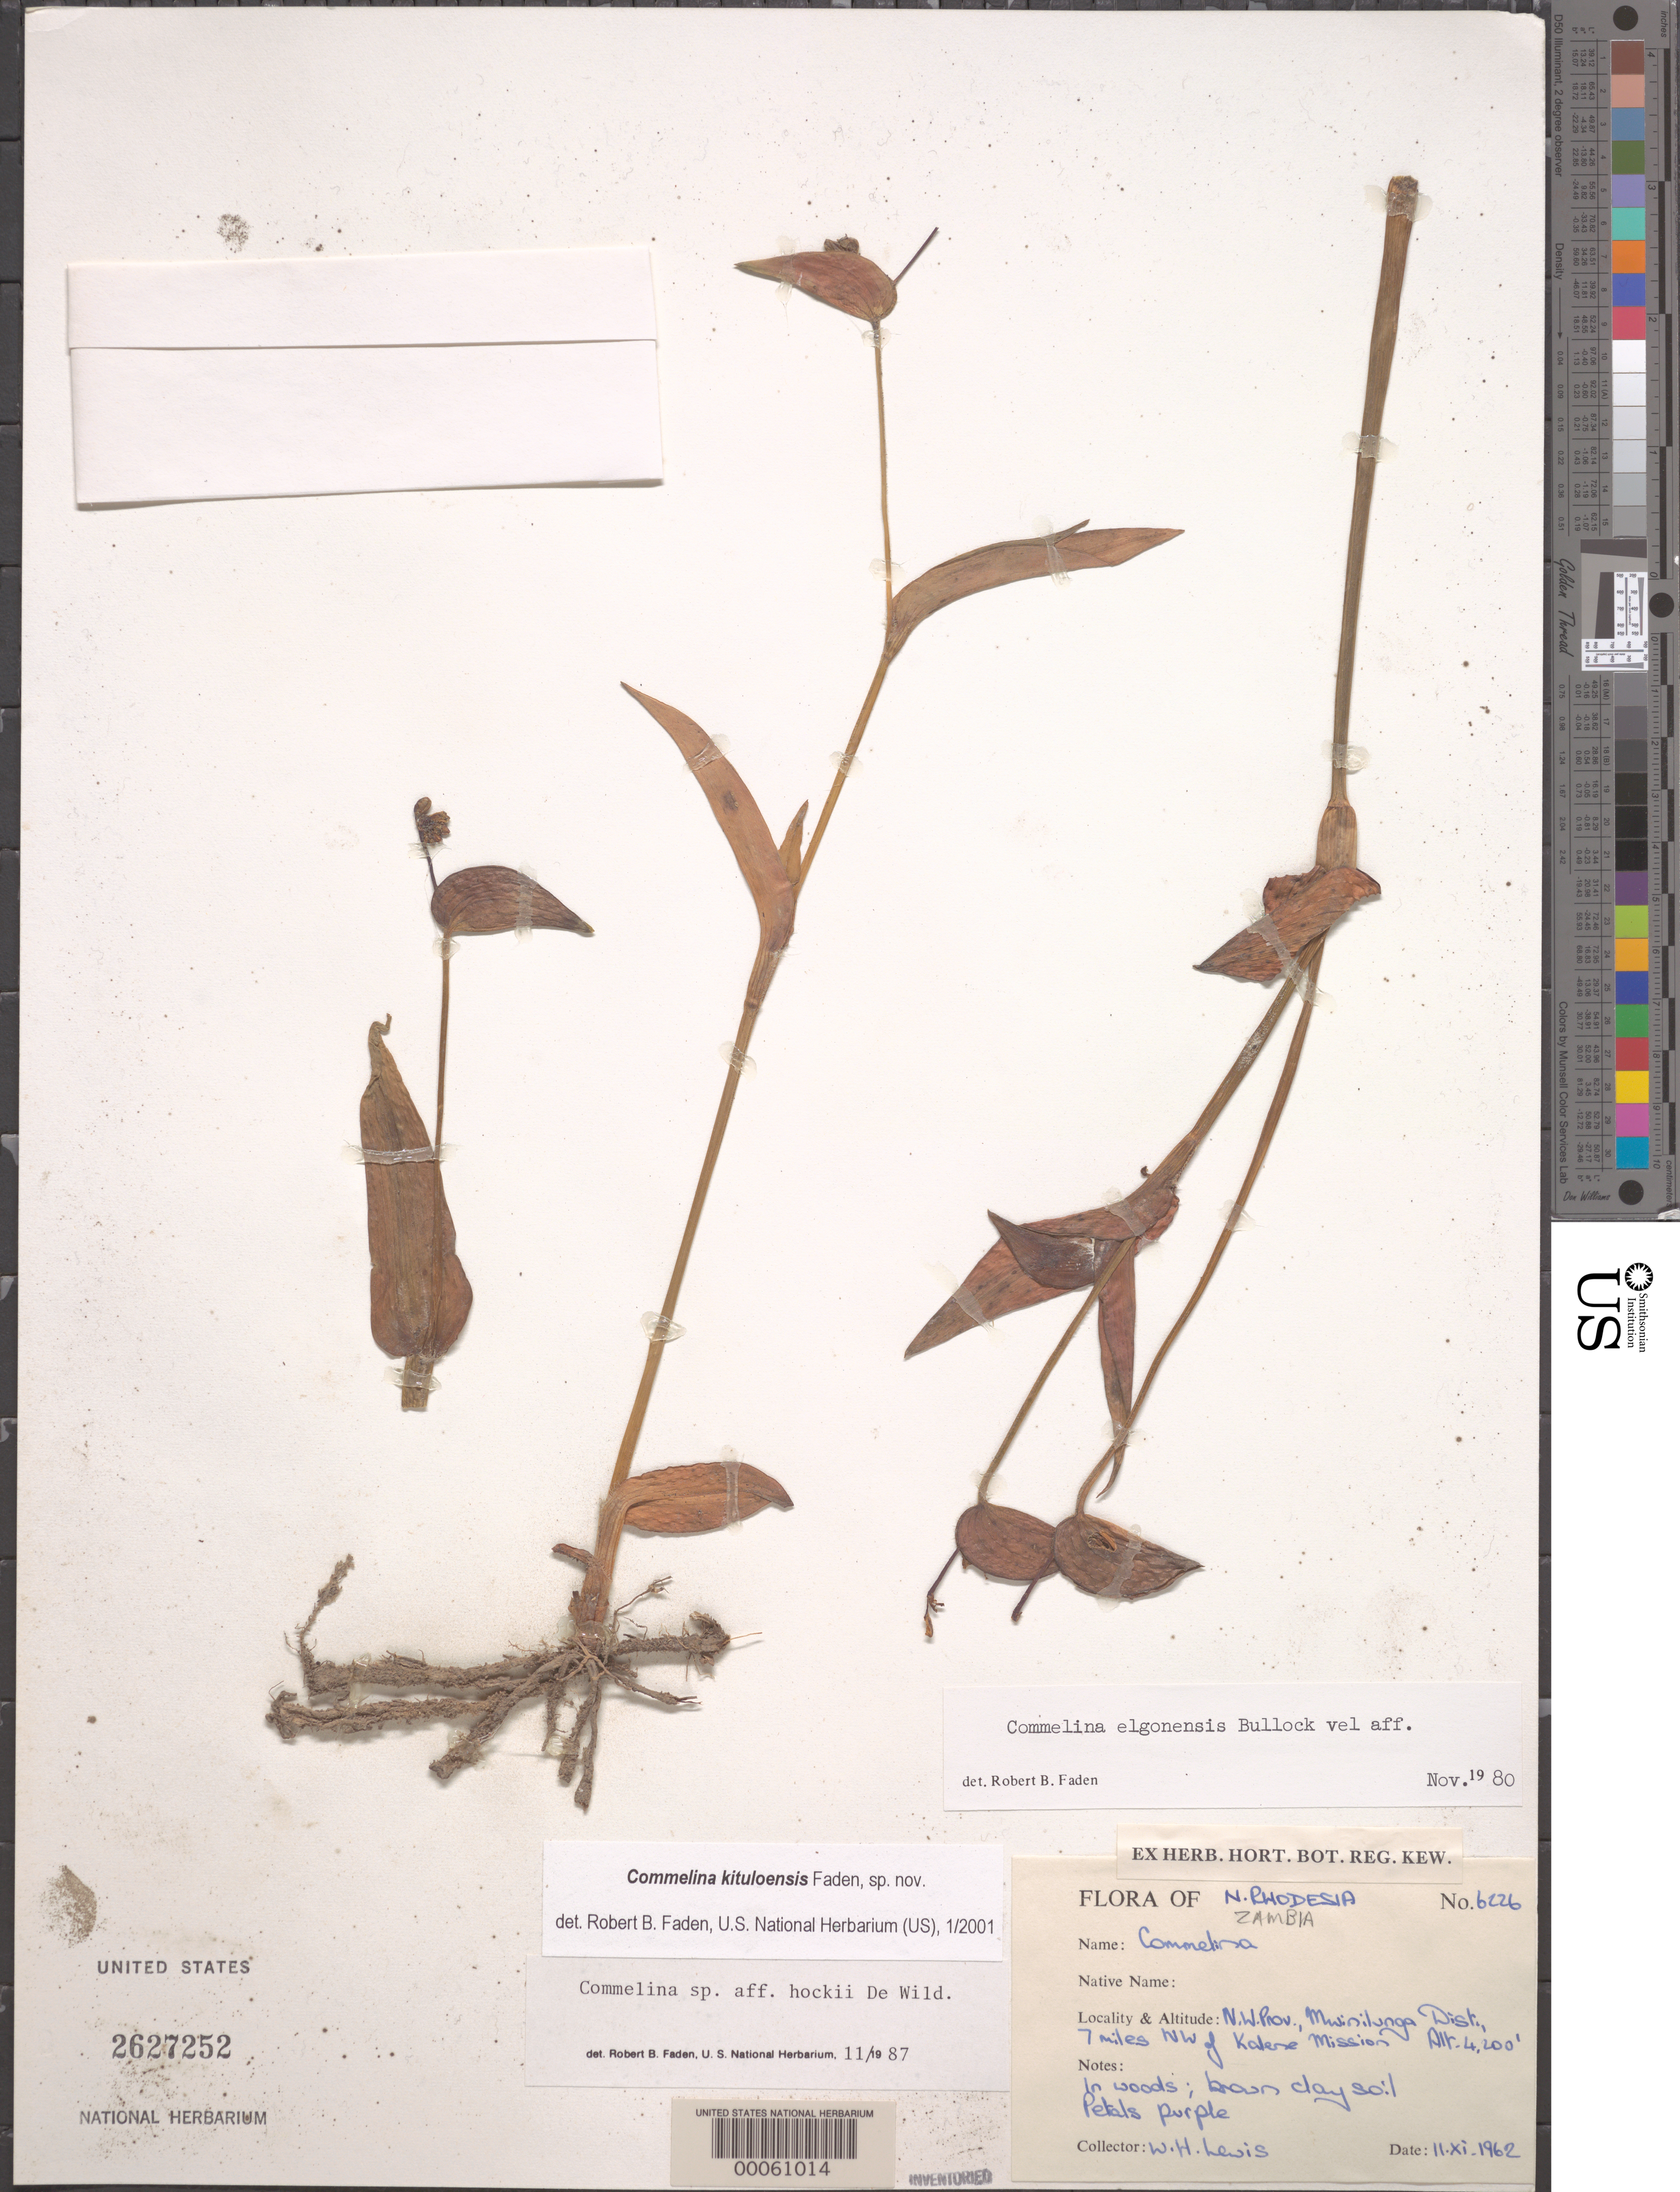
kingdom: Plantae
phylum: Tracheophyta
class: Liliopsida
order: Commelinales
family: Commelinaceae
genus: Commelina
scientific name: Commelina kituloensis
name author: Faden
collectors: W. H. Lewis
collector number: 6226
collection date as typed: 11 Nov 1962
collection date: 1962-11-11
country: Zambia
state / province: North-Western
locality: (N. Rhodesia) Mwinilunga Dist. NW of Kalere Mission.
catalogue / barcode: US 2627252